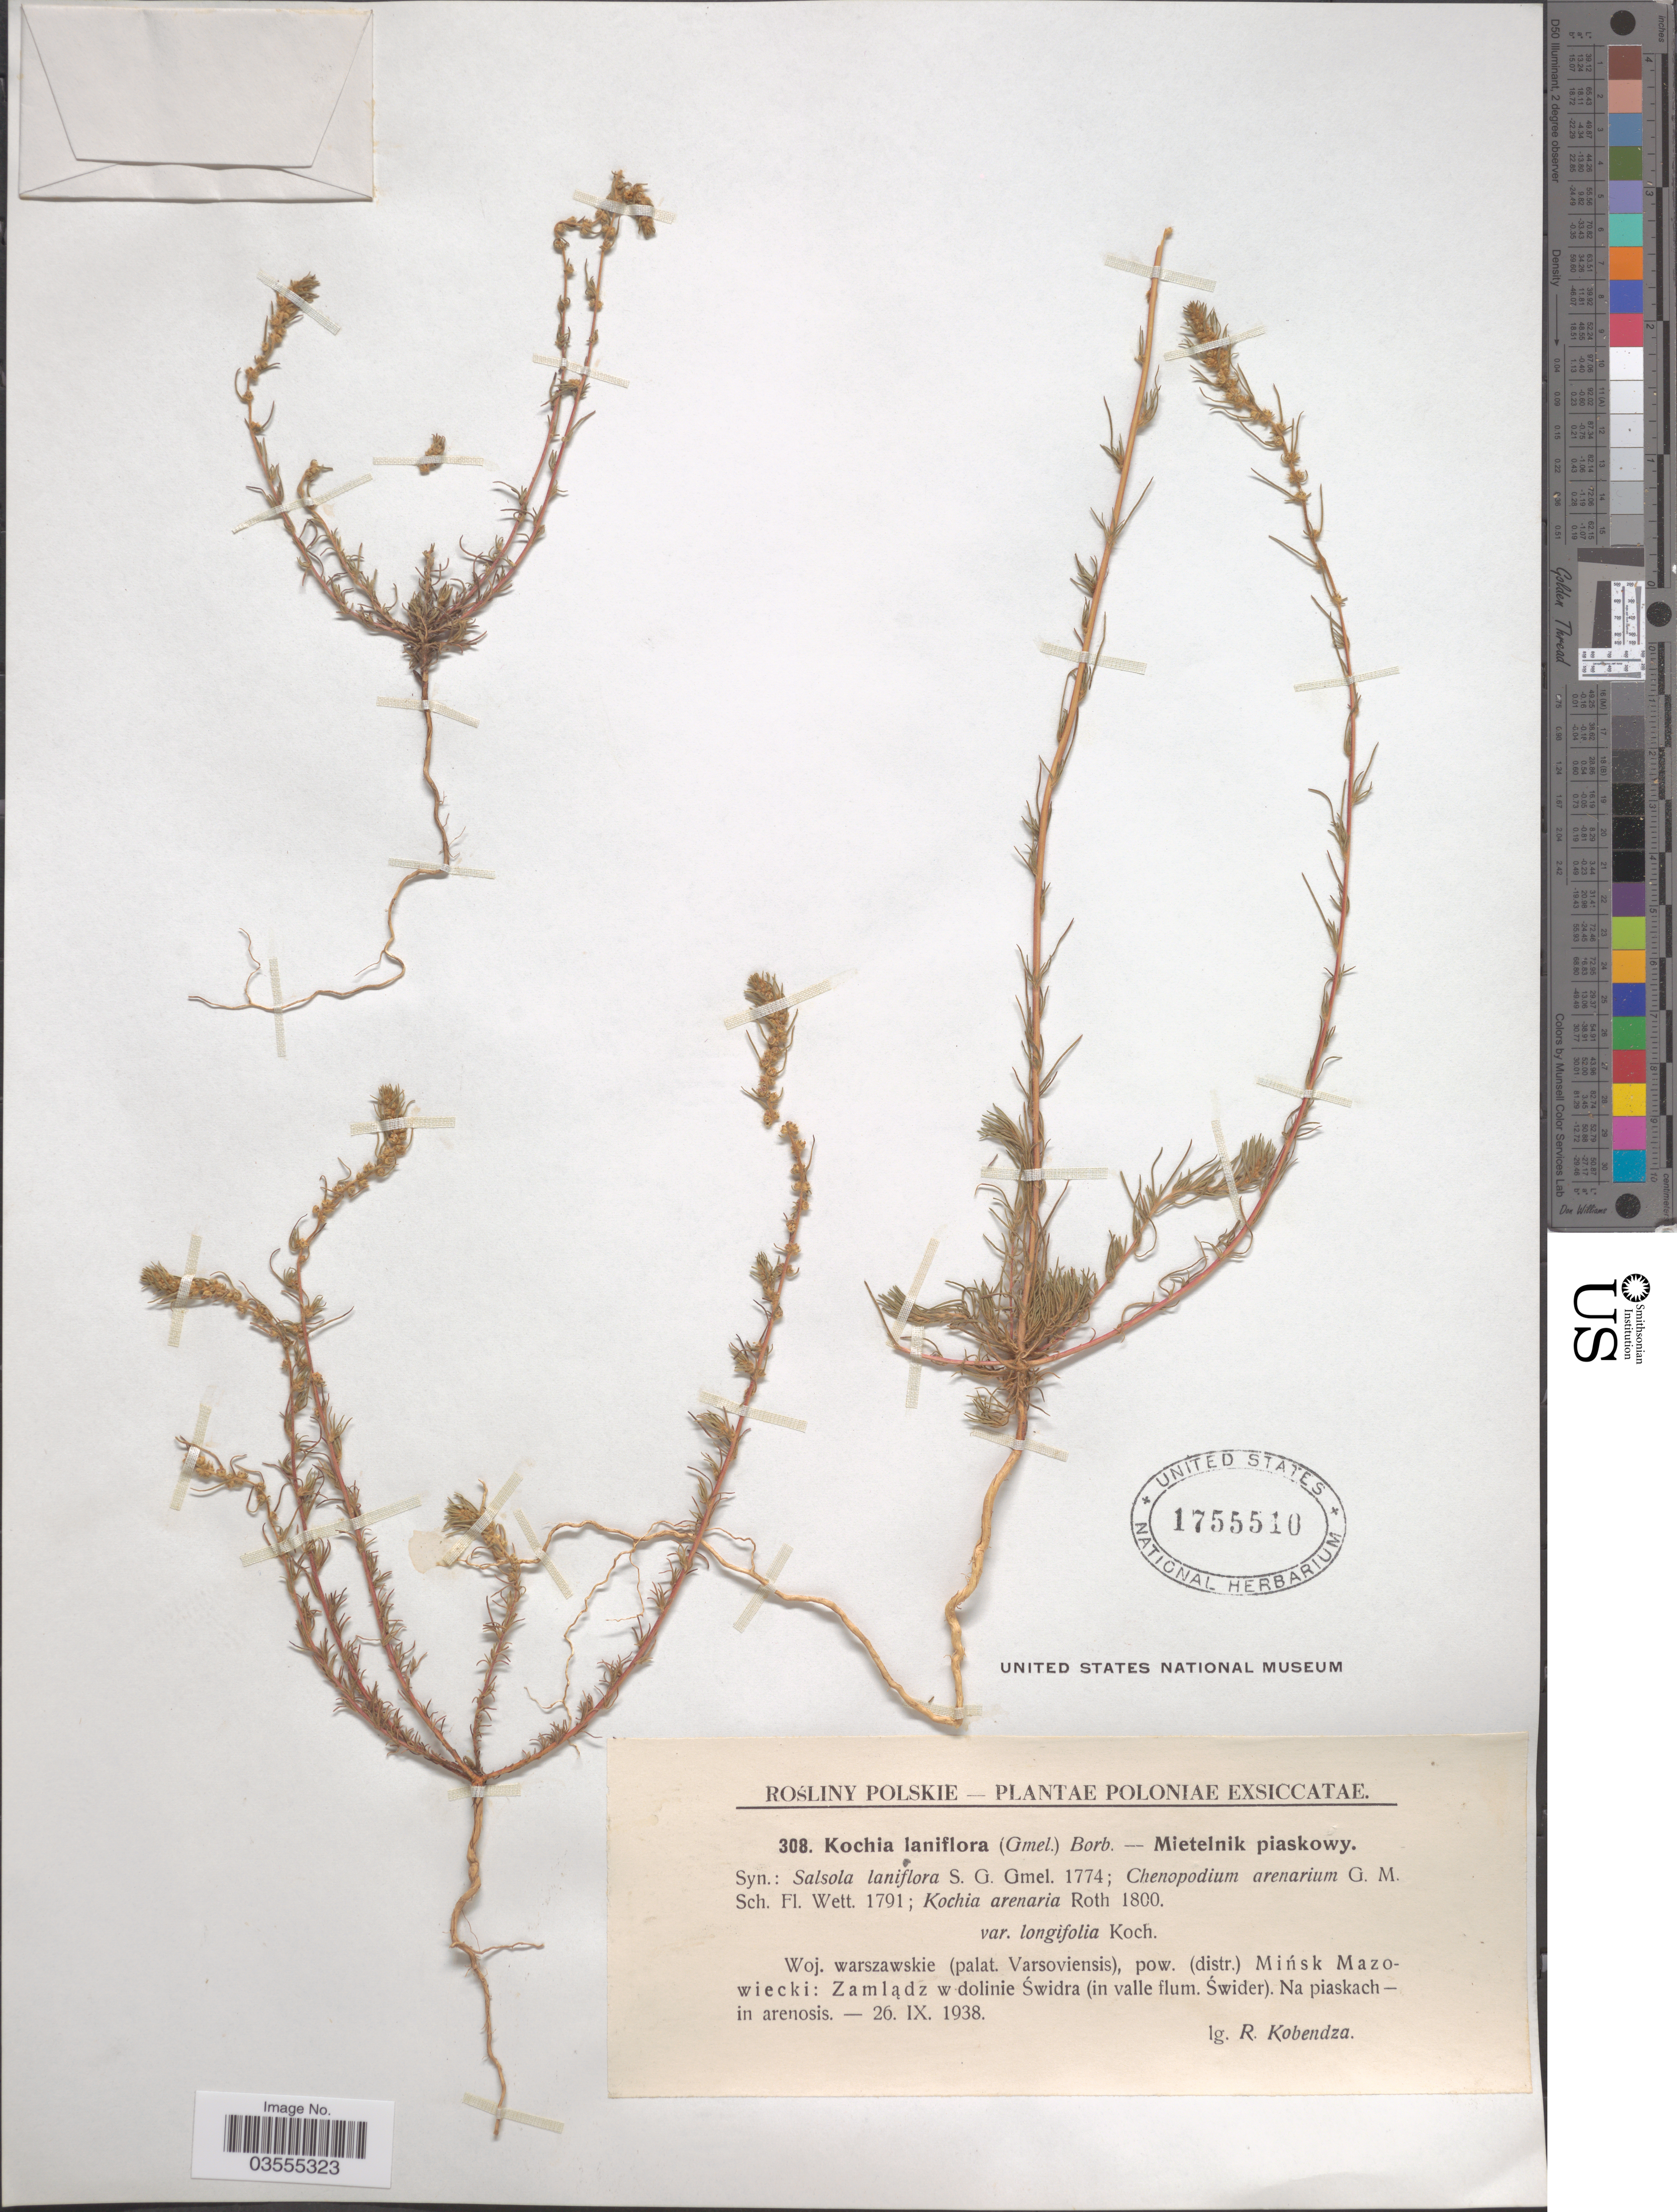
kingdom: Plantae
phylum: Tracheophyta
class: Magnoliopsida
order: Caryophyllales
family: Amaranthaceae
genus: Bassia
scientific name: Bassia laniflora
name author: (S.G. Gmel.) A.J. Scott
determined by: Strong, Mark T., (BOT), Smithsonian Institution - National Museum of Natural History (UNITED STATES)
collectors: R. Kobendza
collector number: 308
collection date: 1938-09-26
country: Poland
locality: Woj. warszawskie (palat. Varsoviensis), pow. (distr.) Mińsk Mazowiecki: Zamlądz w dolinie Świdra (in valle flum. Świder).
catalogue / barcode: US 1755510